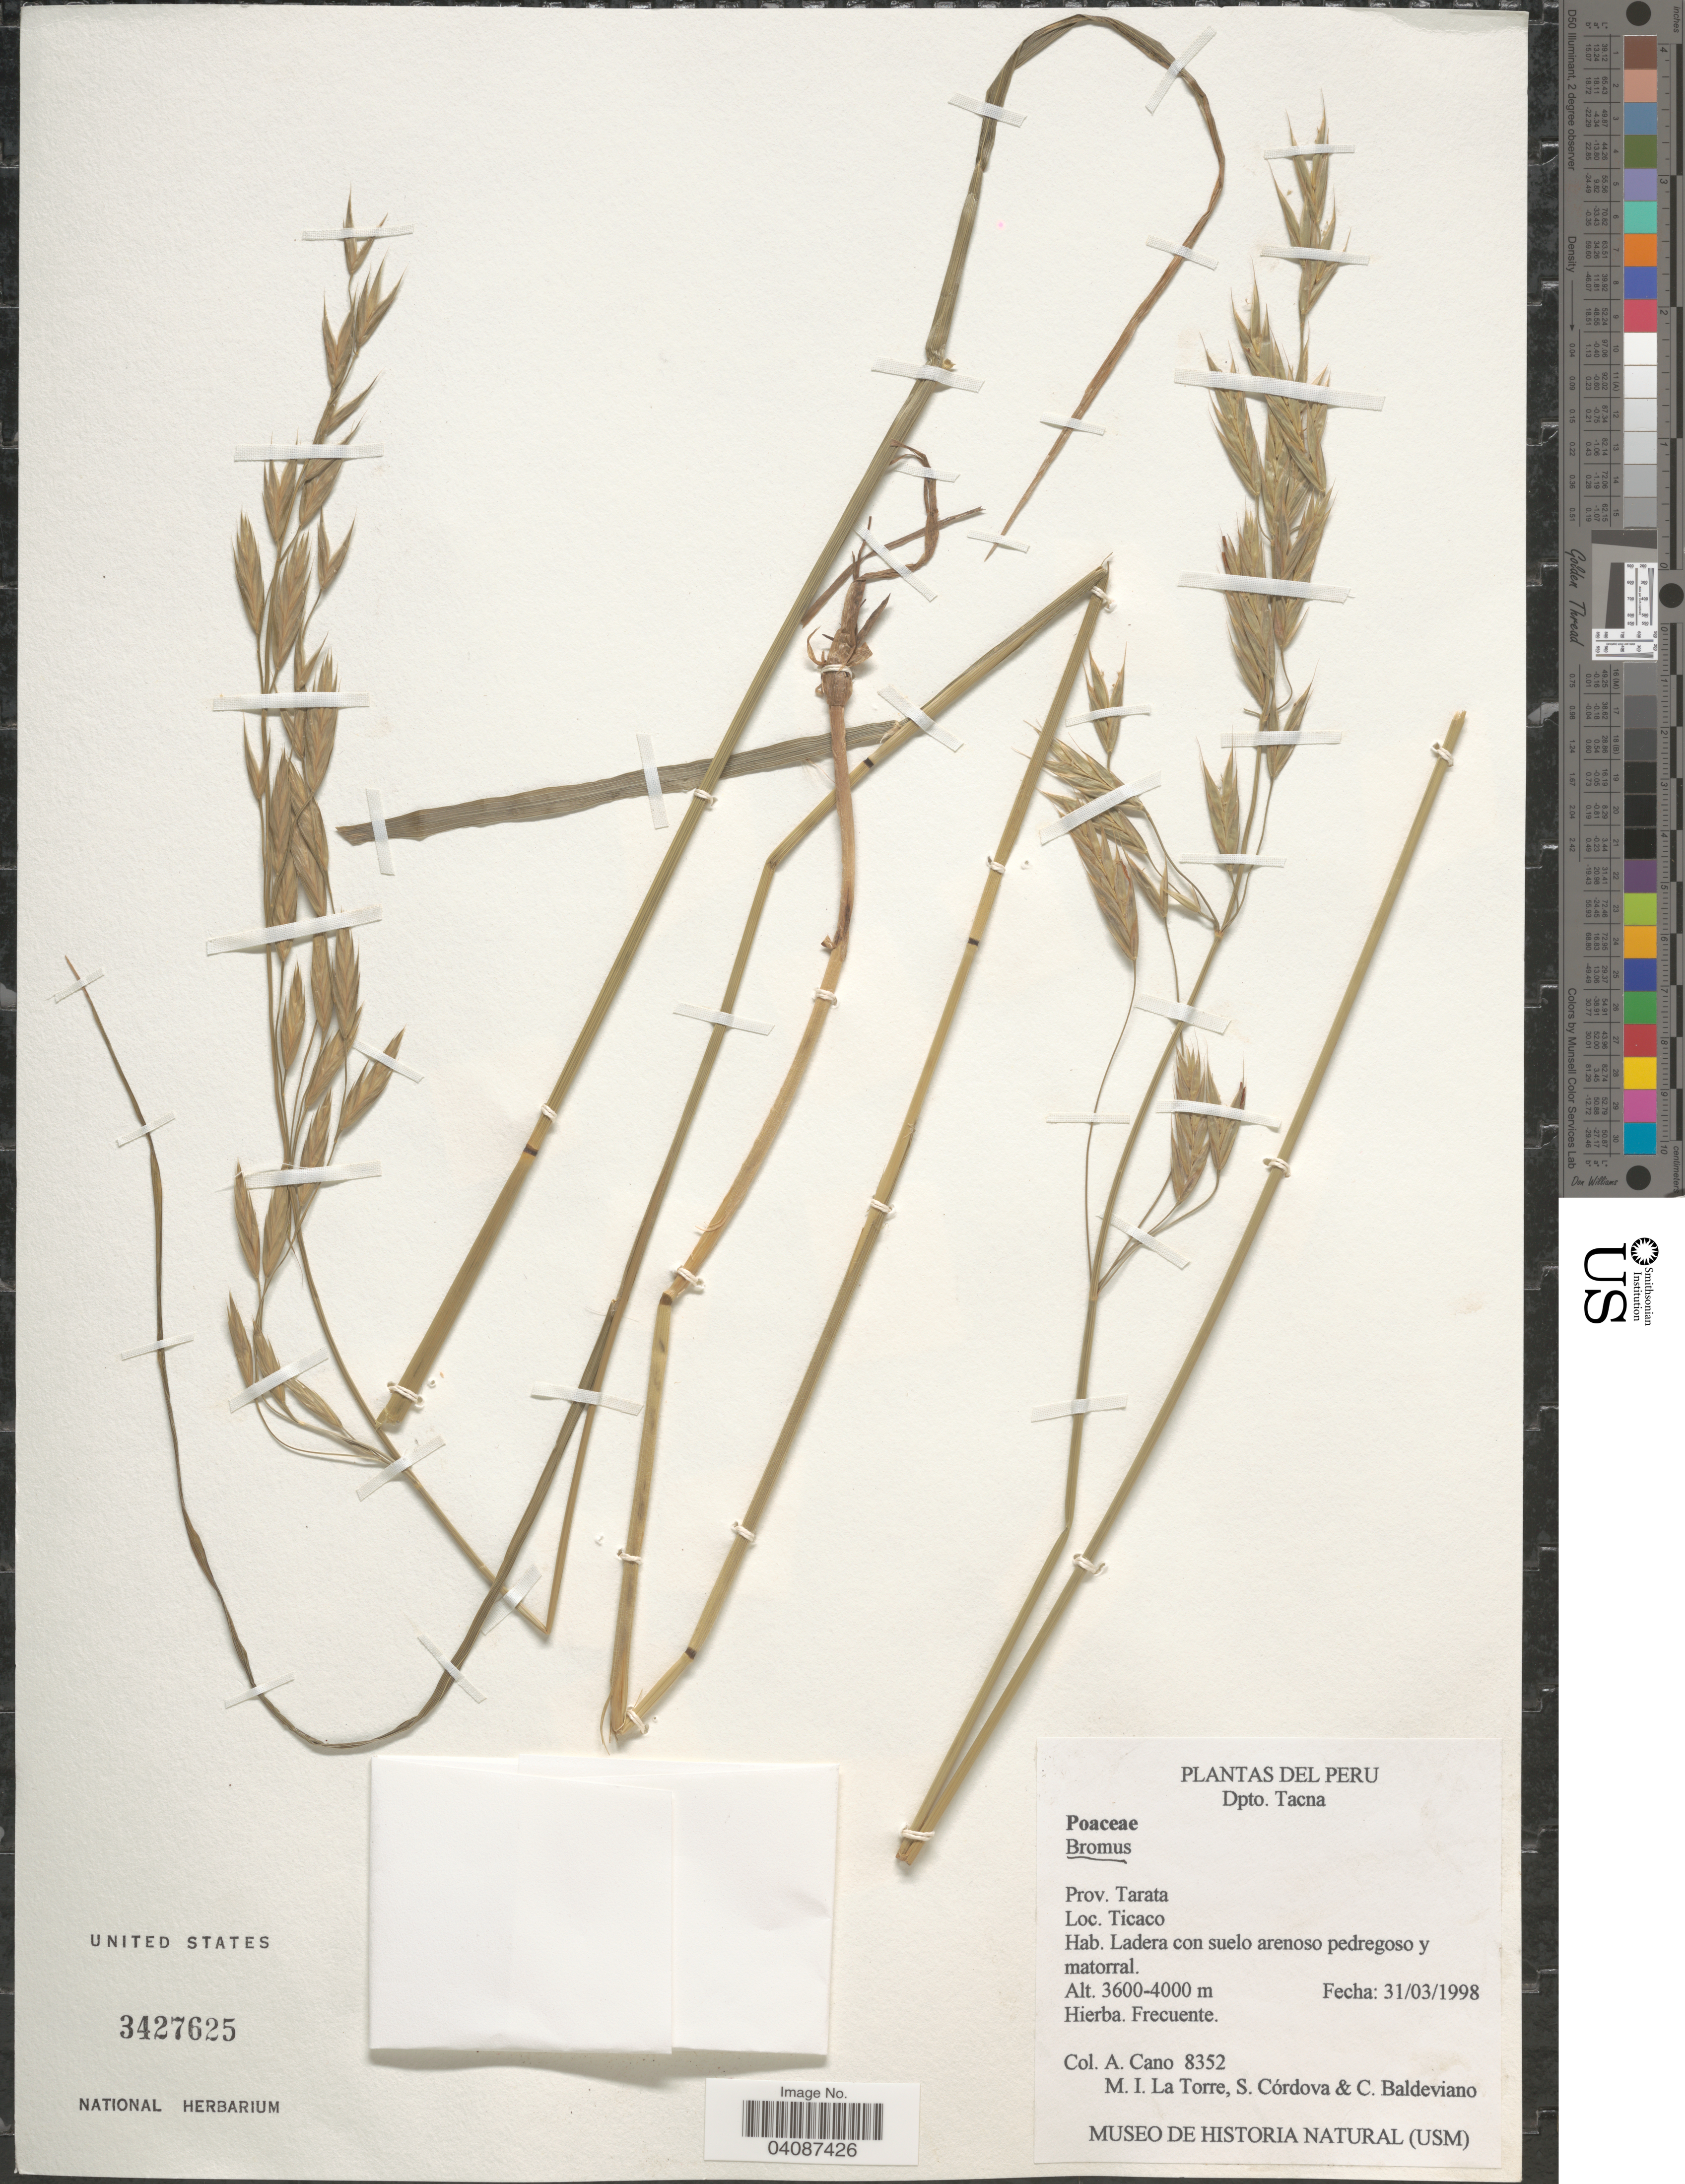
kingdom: Plantae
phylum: Tracheophyta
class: Liliopsida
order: Poales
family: Poaceae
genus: Bromus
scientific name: Bromus sp.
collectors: A. Cano, M. La Torre, S. Cordova & C. Baldeviano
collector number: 8352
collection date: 1998-03-31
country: Peru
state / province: Tacna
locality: Dpto. Tacna. Prov. Tarata. Ticaco.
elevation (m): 3600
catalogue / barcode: US 3427625